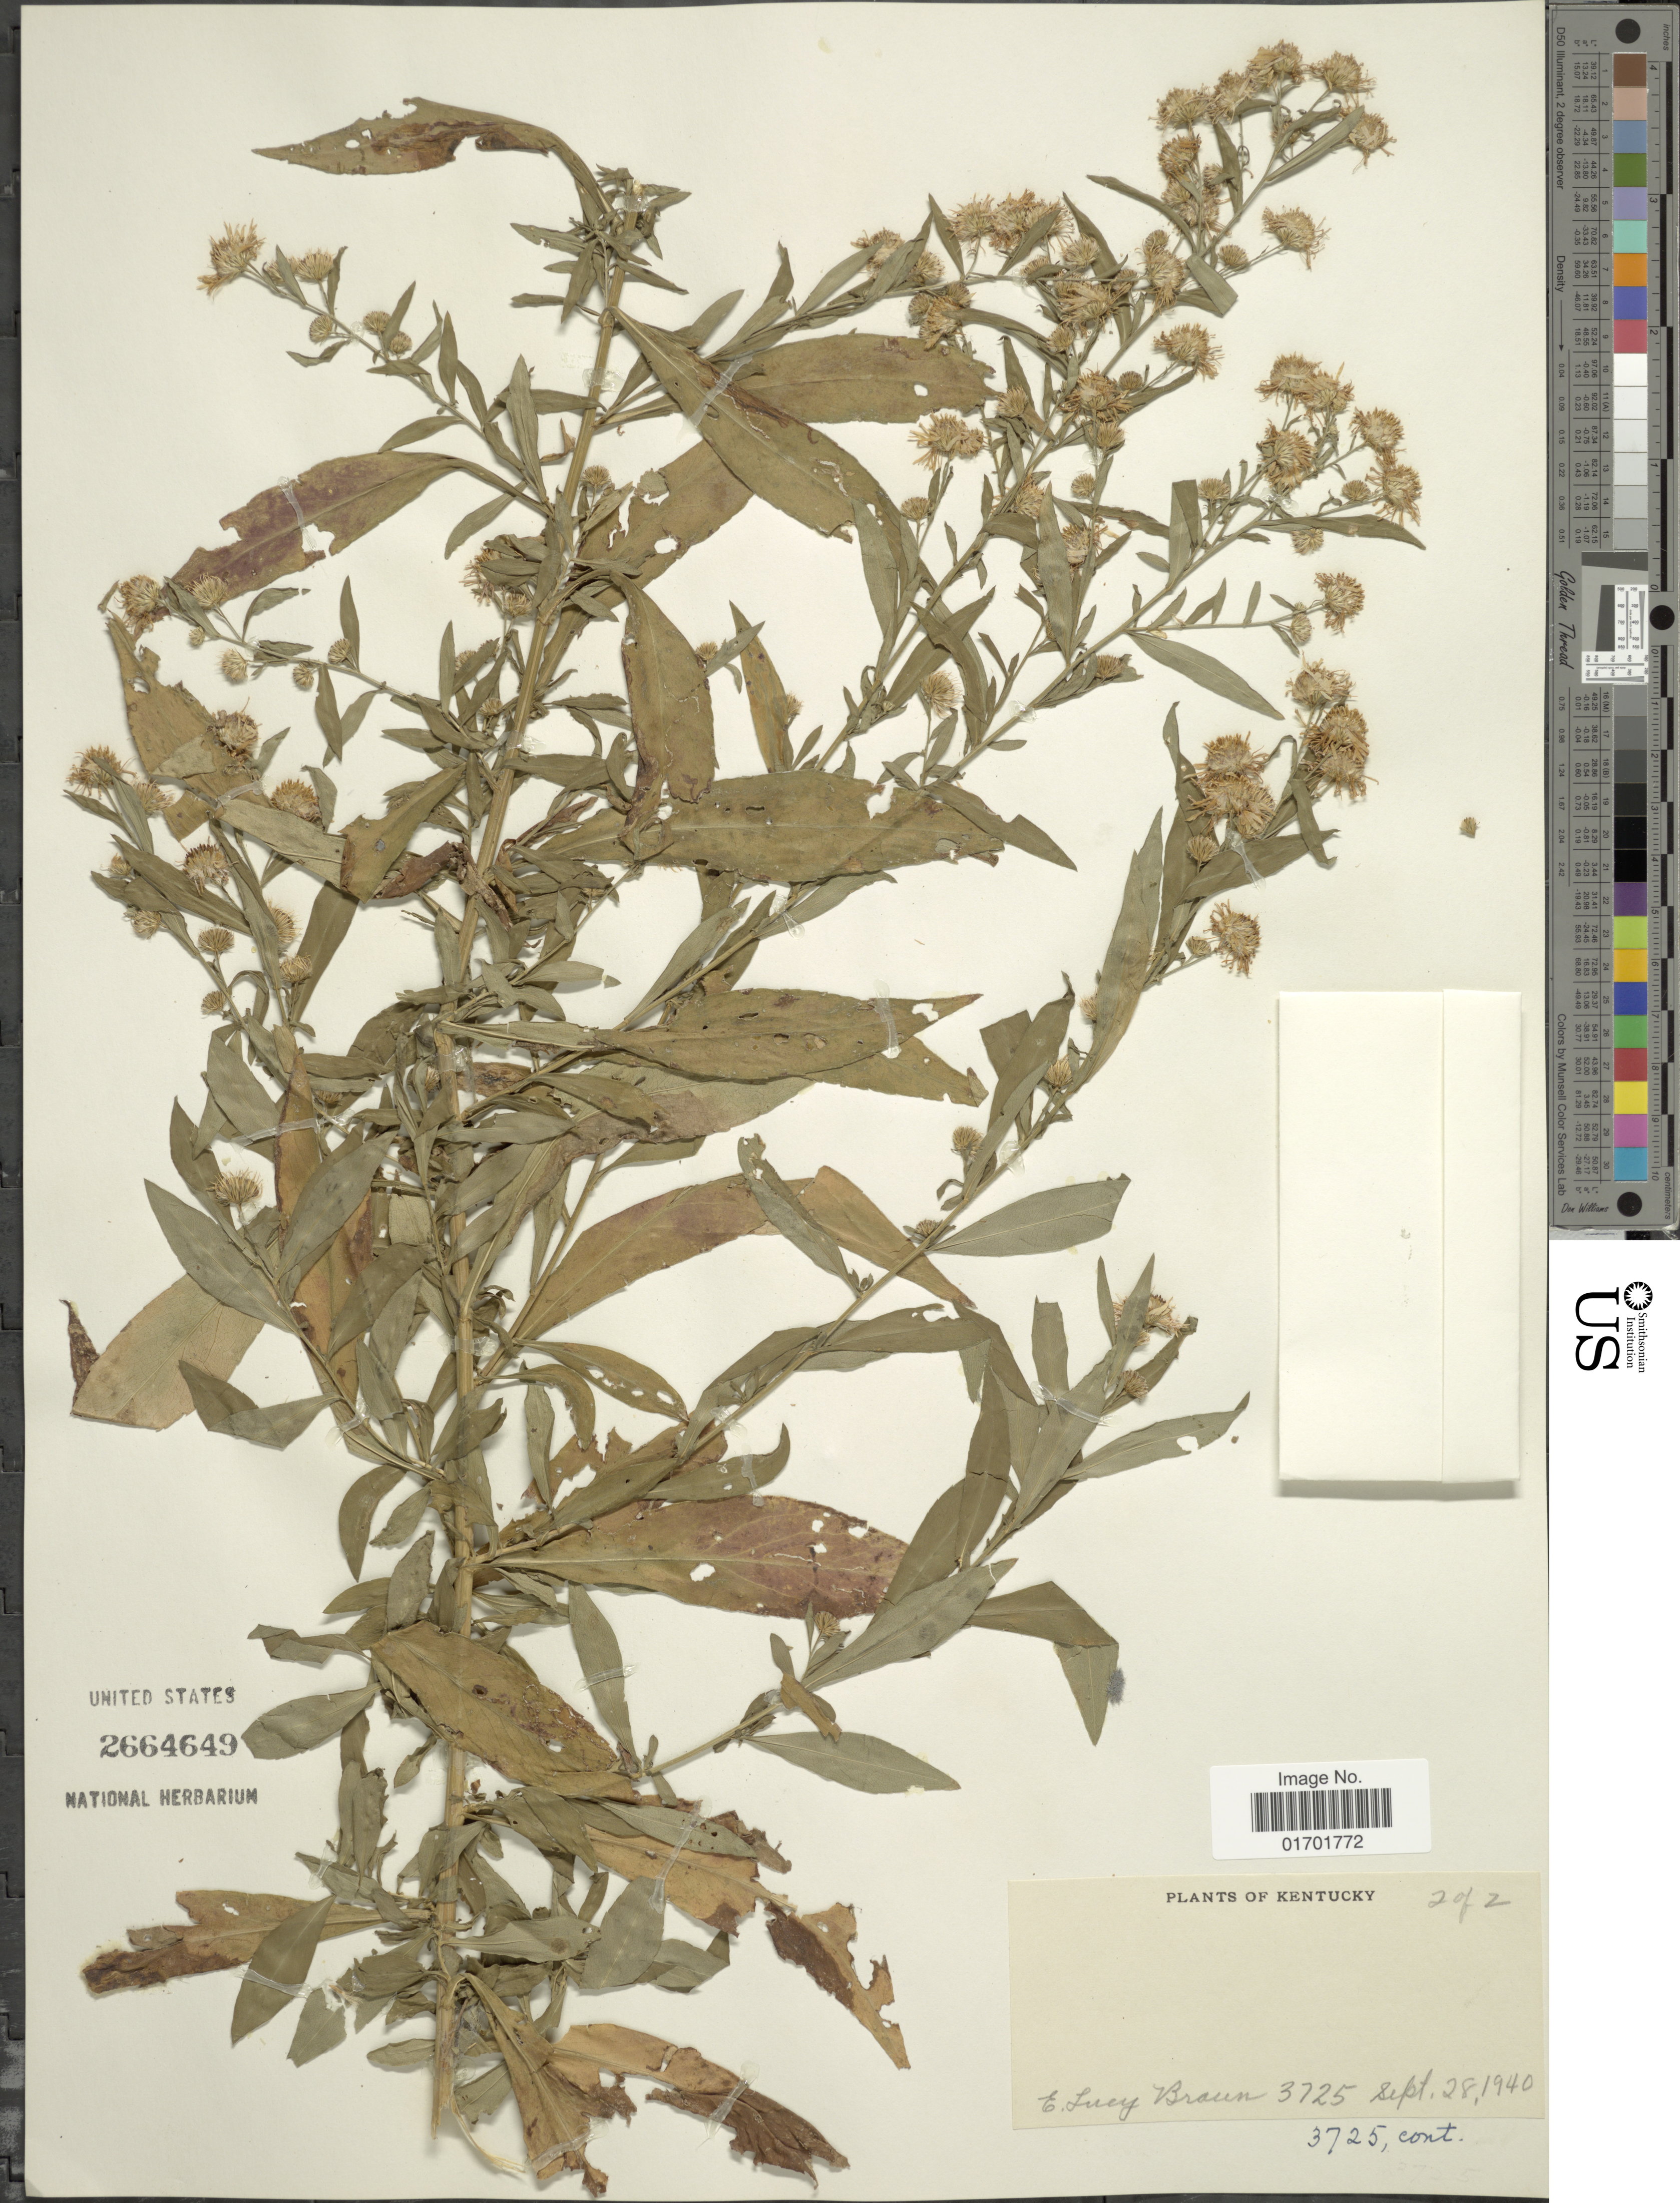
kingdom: Plantae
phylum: Tracheophyta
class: Magnoliopsida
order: Asterales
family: Asteraceae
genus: Symphyotrichum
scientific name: Symphyotrichum lanceolatum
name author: (Willd.) G.L. Nesom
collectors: E. L. Braun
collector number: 3725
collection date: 1940-09-28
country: United States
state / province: Kentucky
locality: Kentucky.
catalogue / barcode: US 2664649